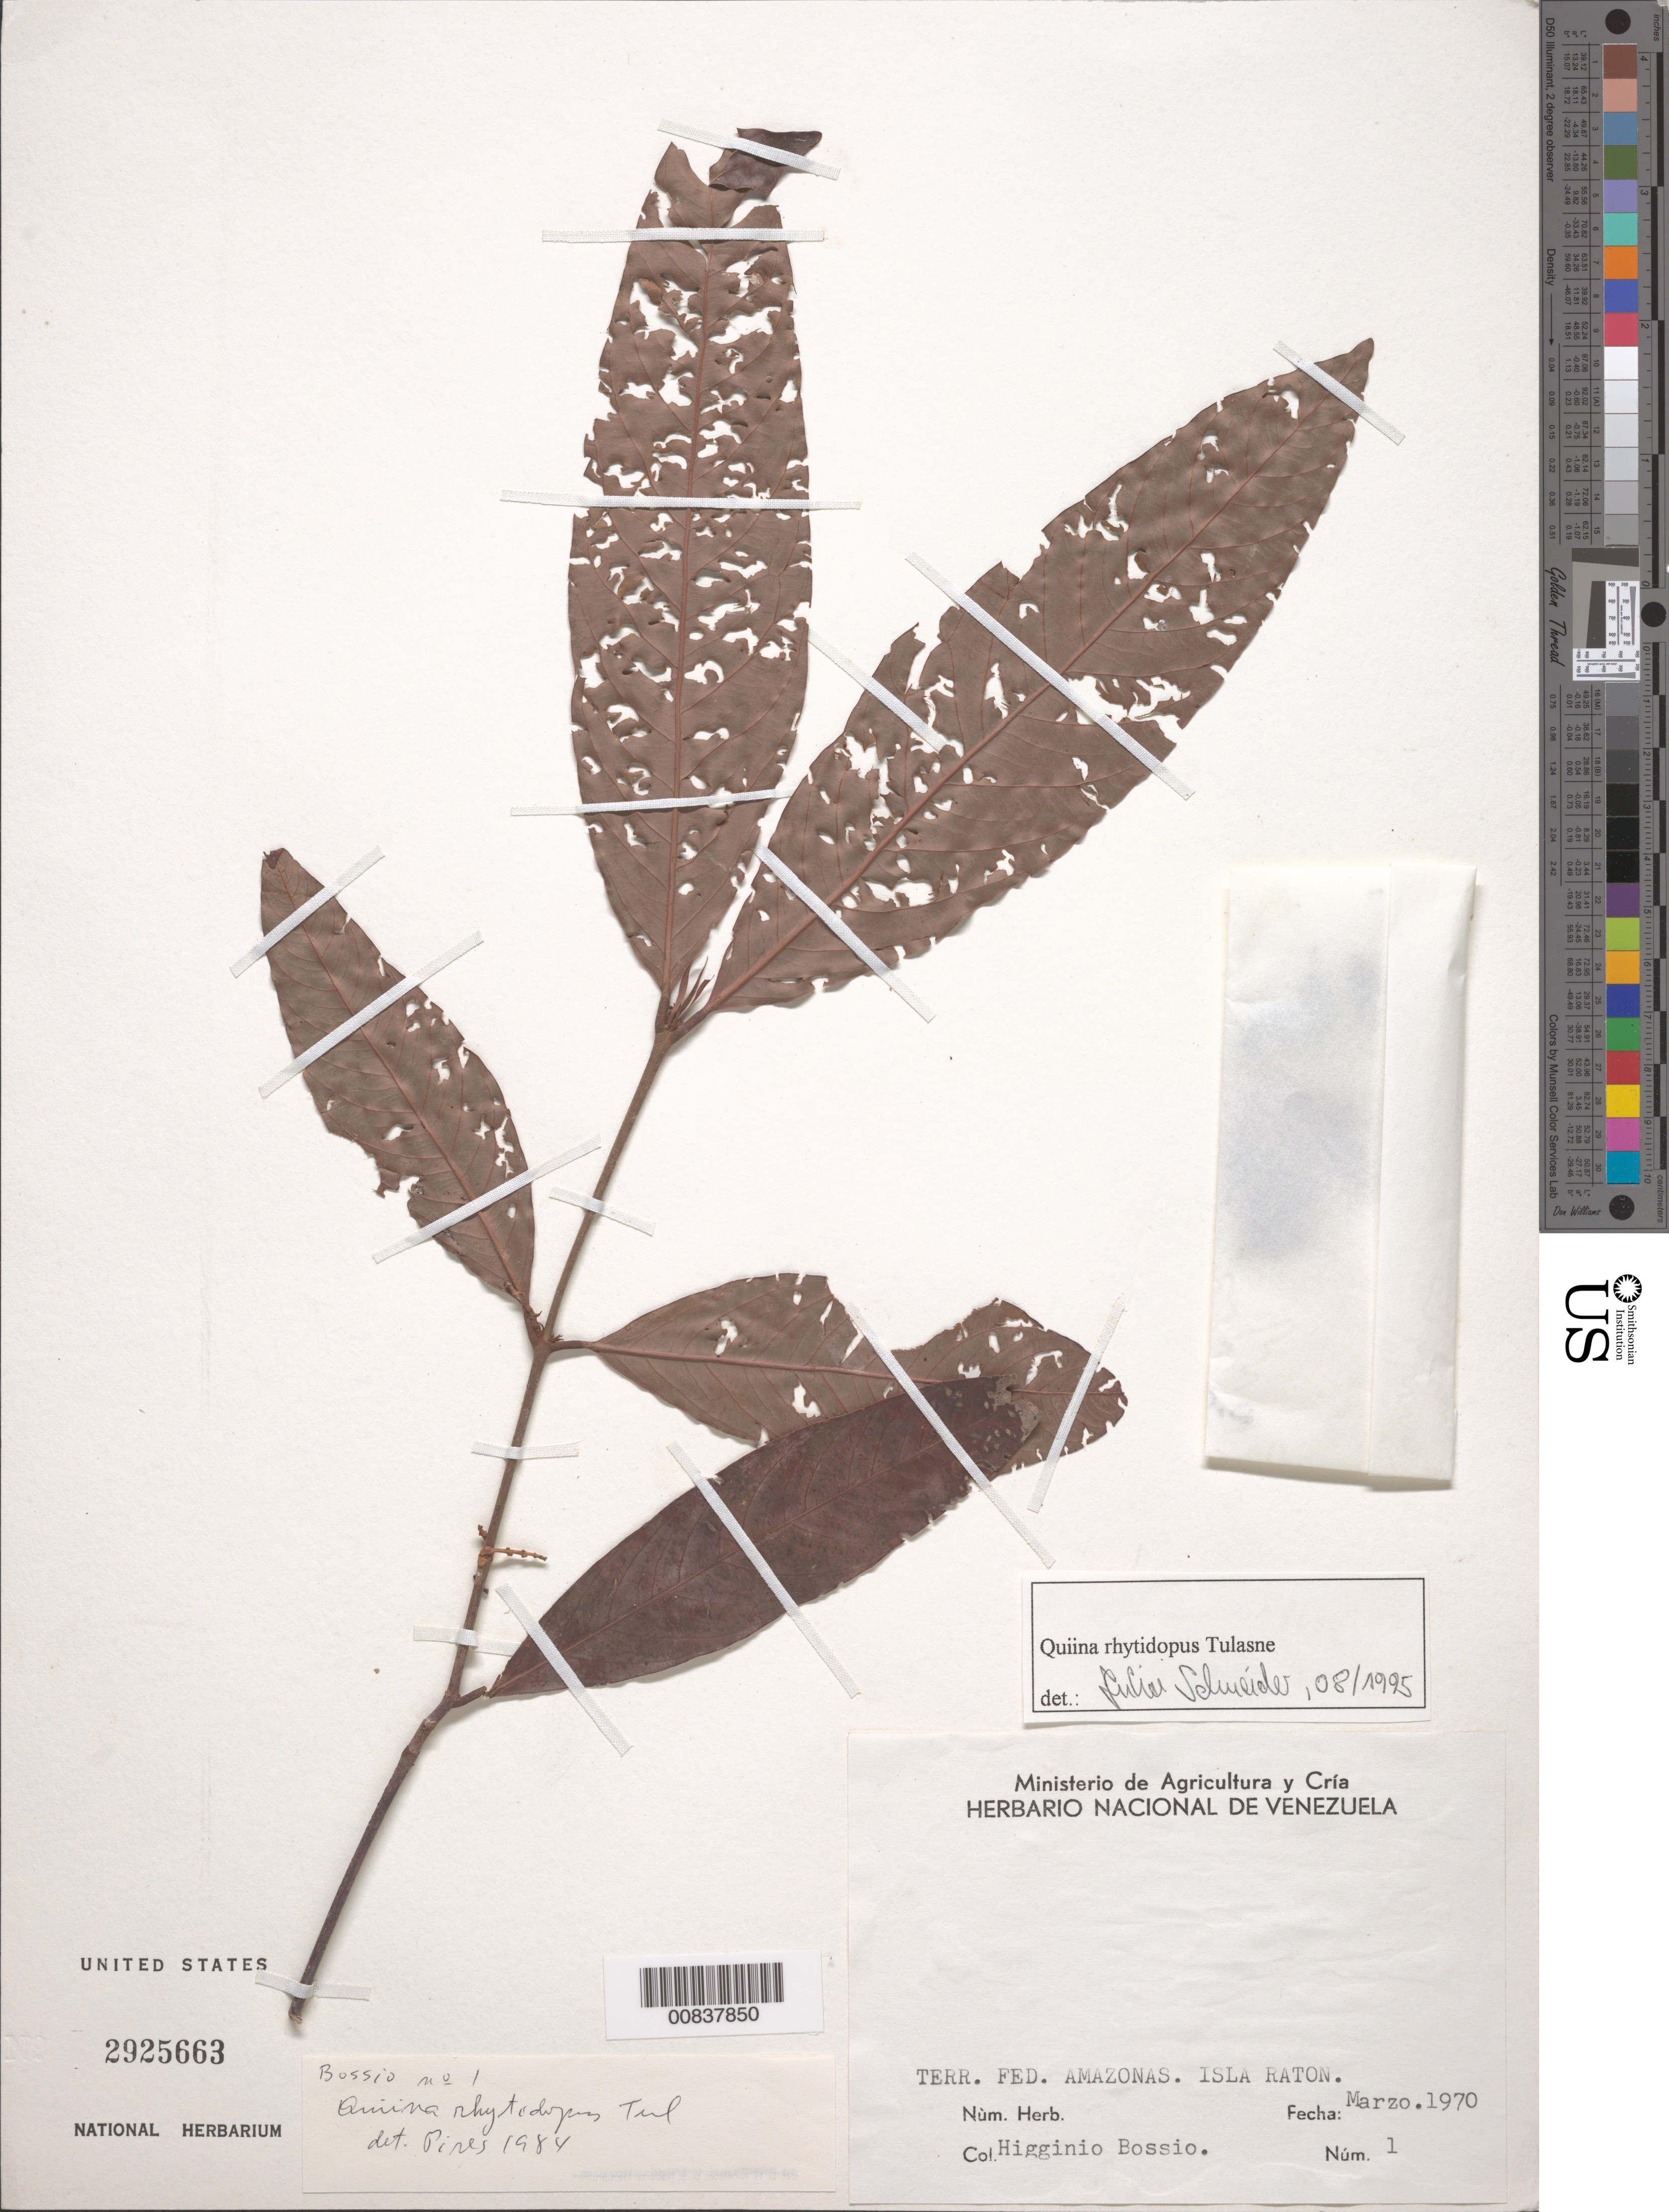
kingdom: Plantae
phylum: Tracheophyta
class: Magnoliopsida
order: Malpighiales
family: Quiinaceae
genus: Quiina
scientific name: Quiina rhytidopus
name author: Tul.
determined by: Schneider, J.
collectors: H. Bossio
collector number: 1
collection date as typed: Mar-70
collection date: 1970-03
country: Venezuela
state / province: Amazonas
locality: Isla Ratón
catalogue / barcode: US 2925663